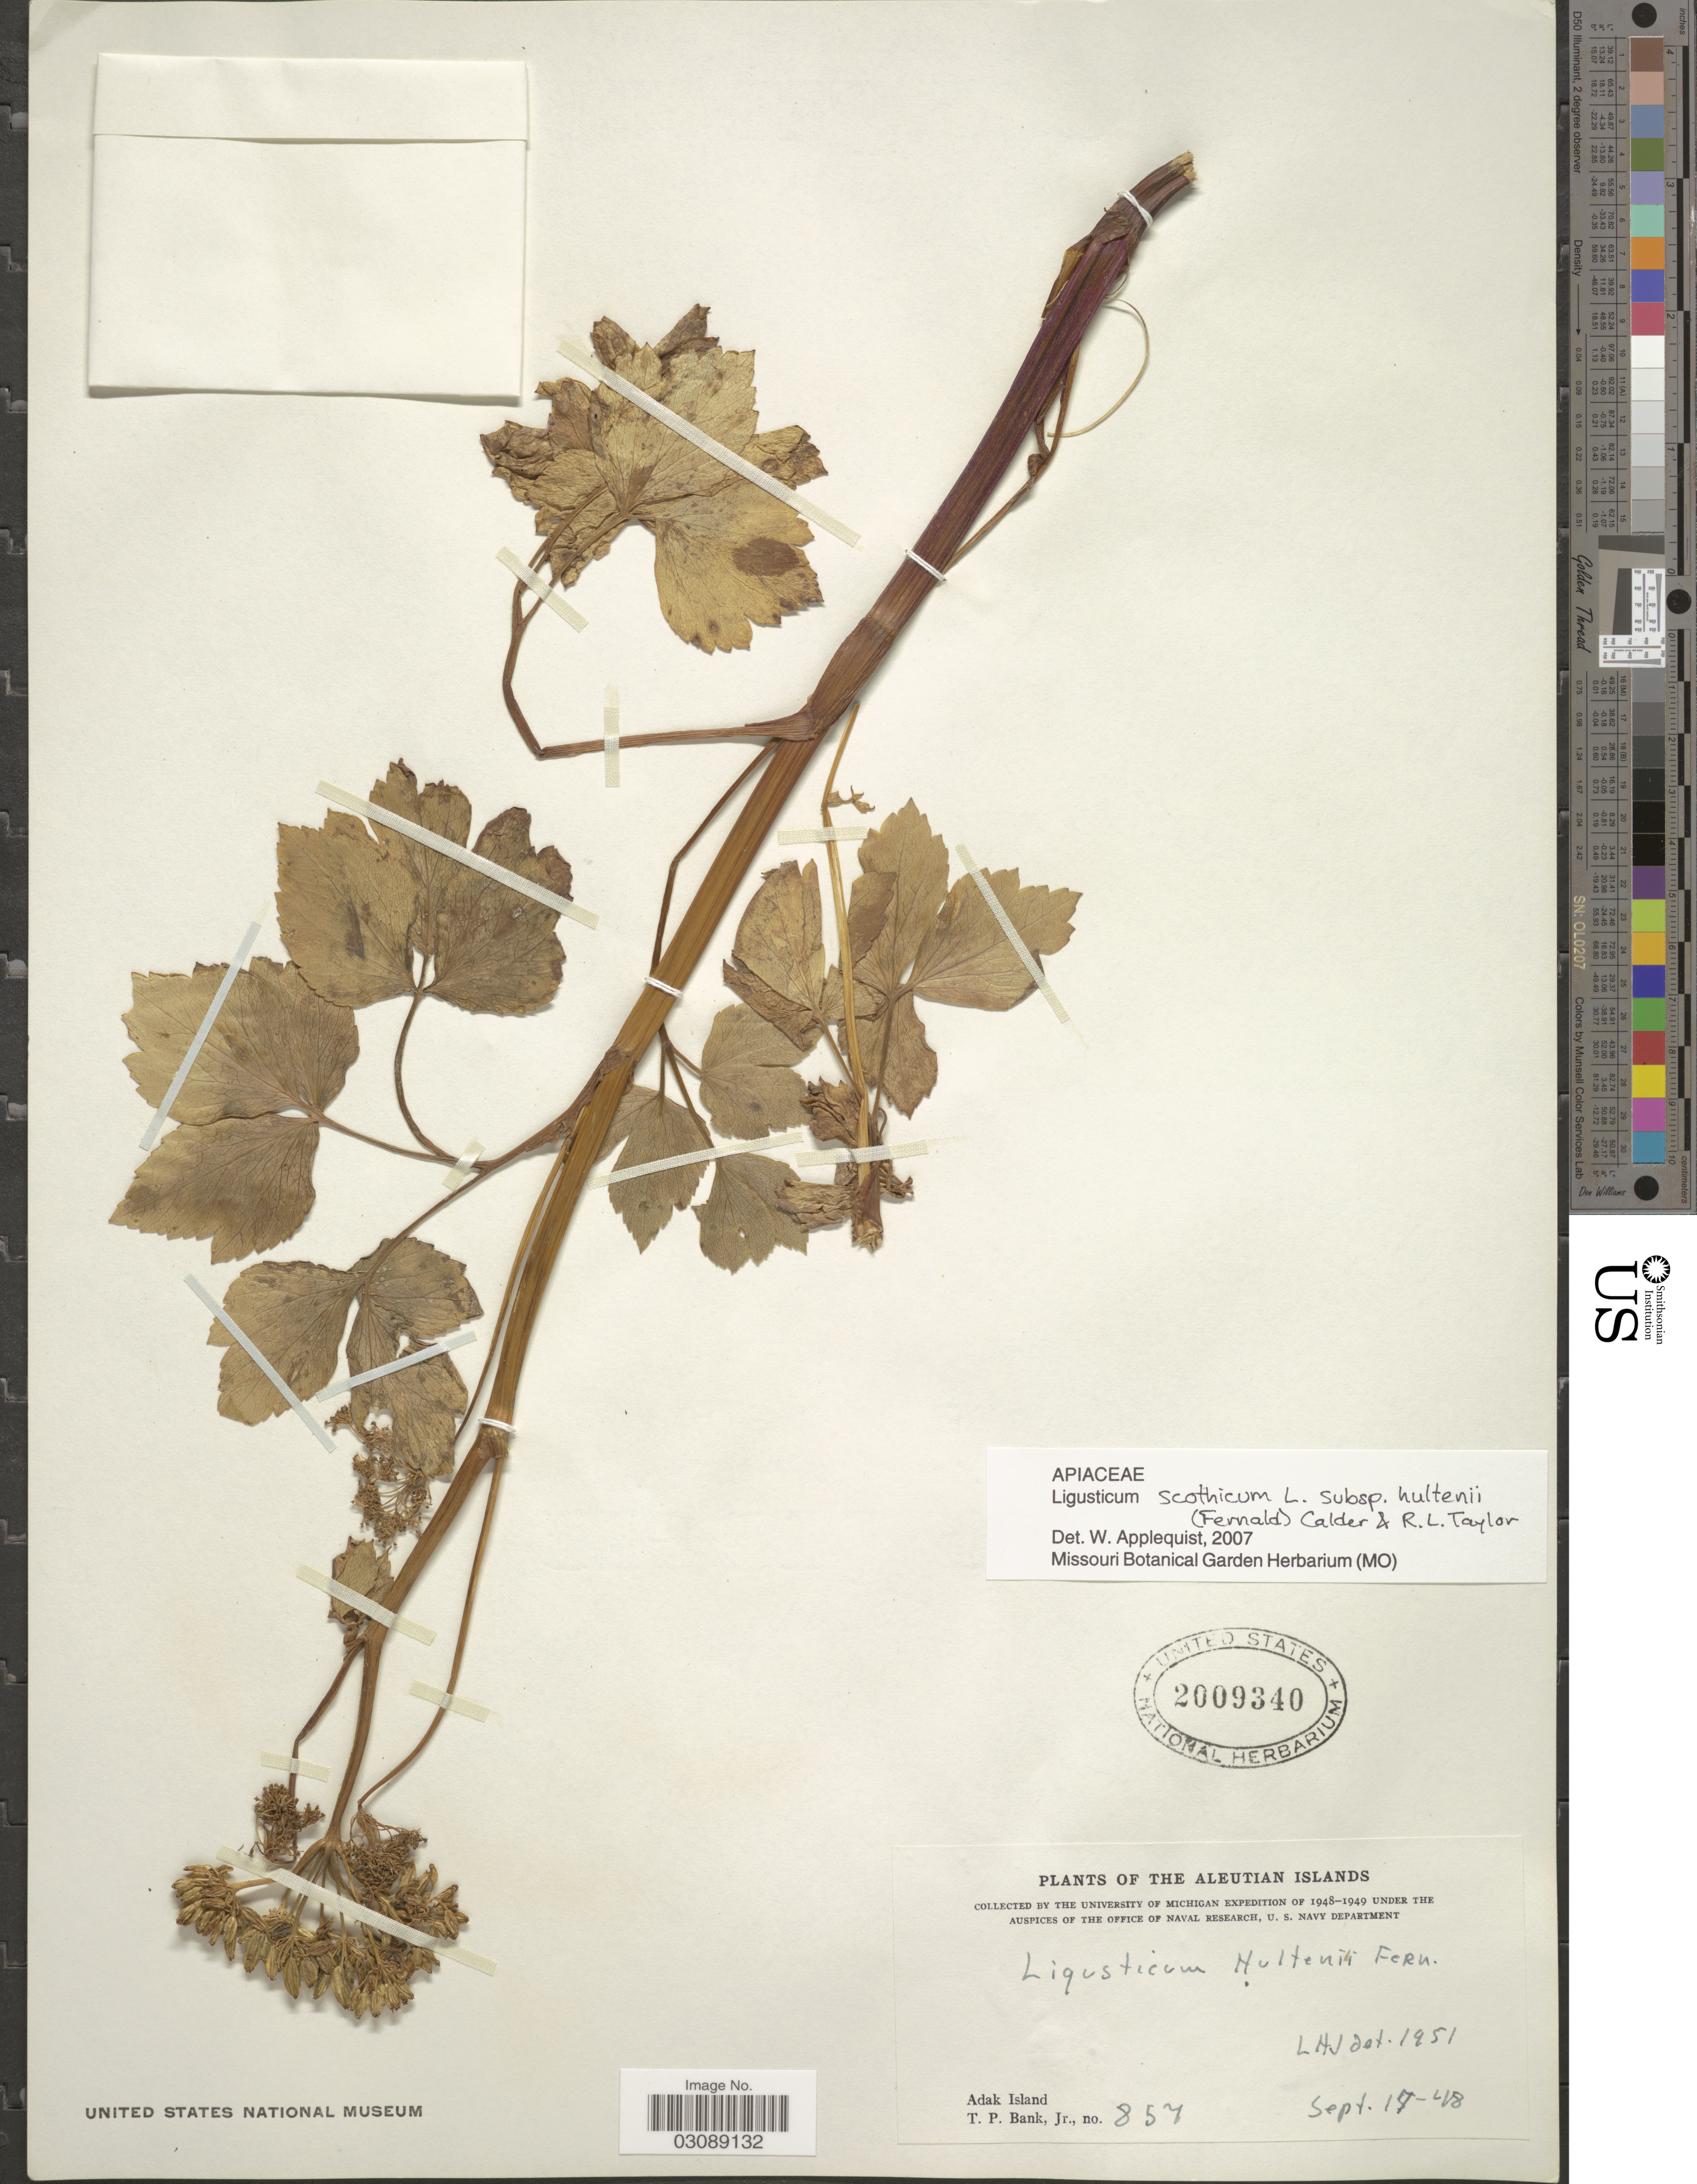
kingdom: Plantae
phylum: Tracheophyta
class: Magnoliopsida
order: Apiales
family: Apiaceae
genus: Ligusticum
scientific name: Ligusticum scoticum subsp. hultenii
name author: (Fernald) Calder & Roy L. Taylor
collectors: T. Bank Jr.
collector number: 857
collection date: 1948-09-15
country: United States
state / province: Alaska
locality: The Aleutian Islands, Adak Island.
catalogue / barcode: US 2009340